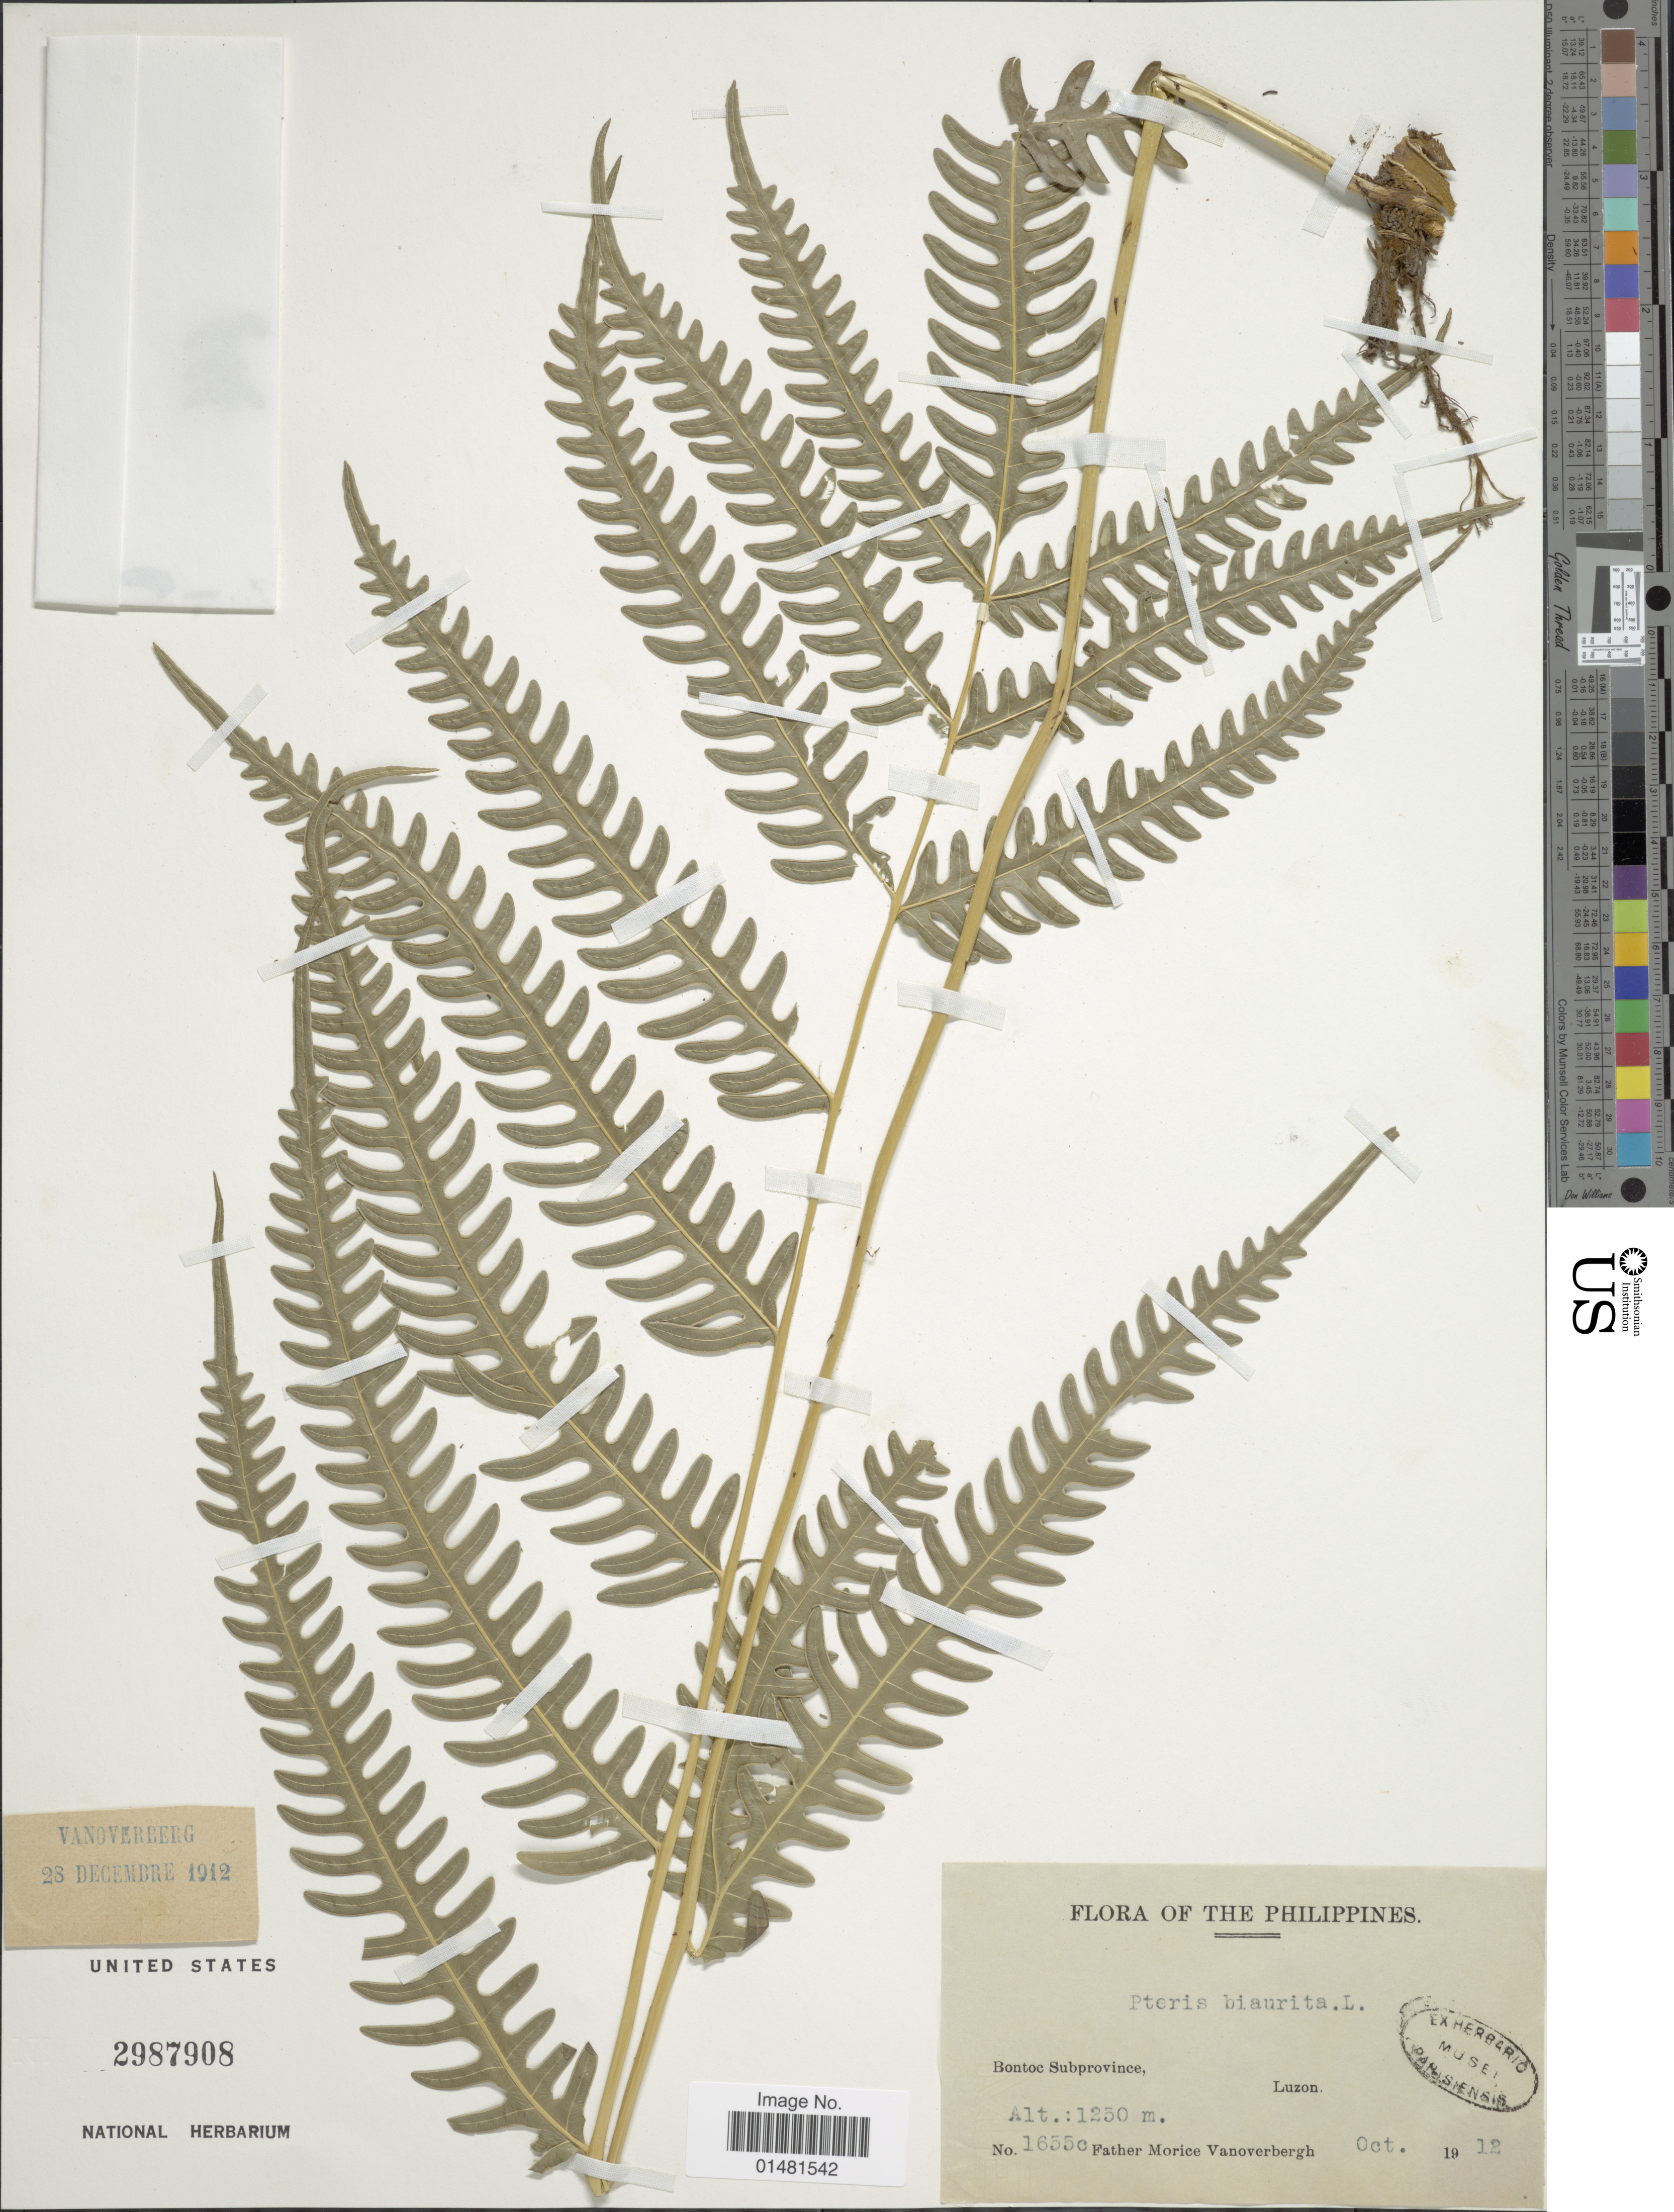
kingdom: Plantae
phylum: Tracheophyta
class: Polypodiopsida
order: Polypodiales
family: Pteridaceae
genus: Pteris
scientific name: Pteris biaurita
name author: L.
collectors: M. Vanoverbergh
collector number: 1655c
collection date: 1912-10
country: Philippines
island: Luzon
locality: Bontoc Subprovince, Luzon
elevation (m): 1230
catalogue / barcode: US 2987908